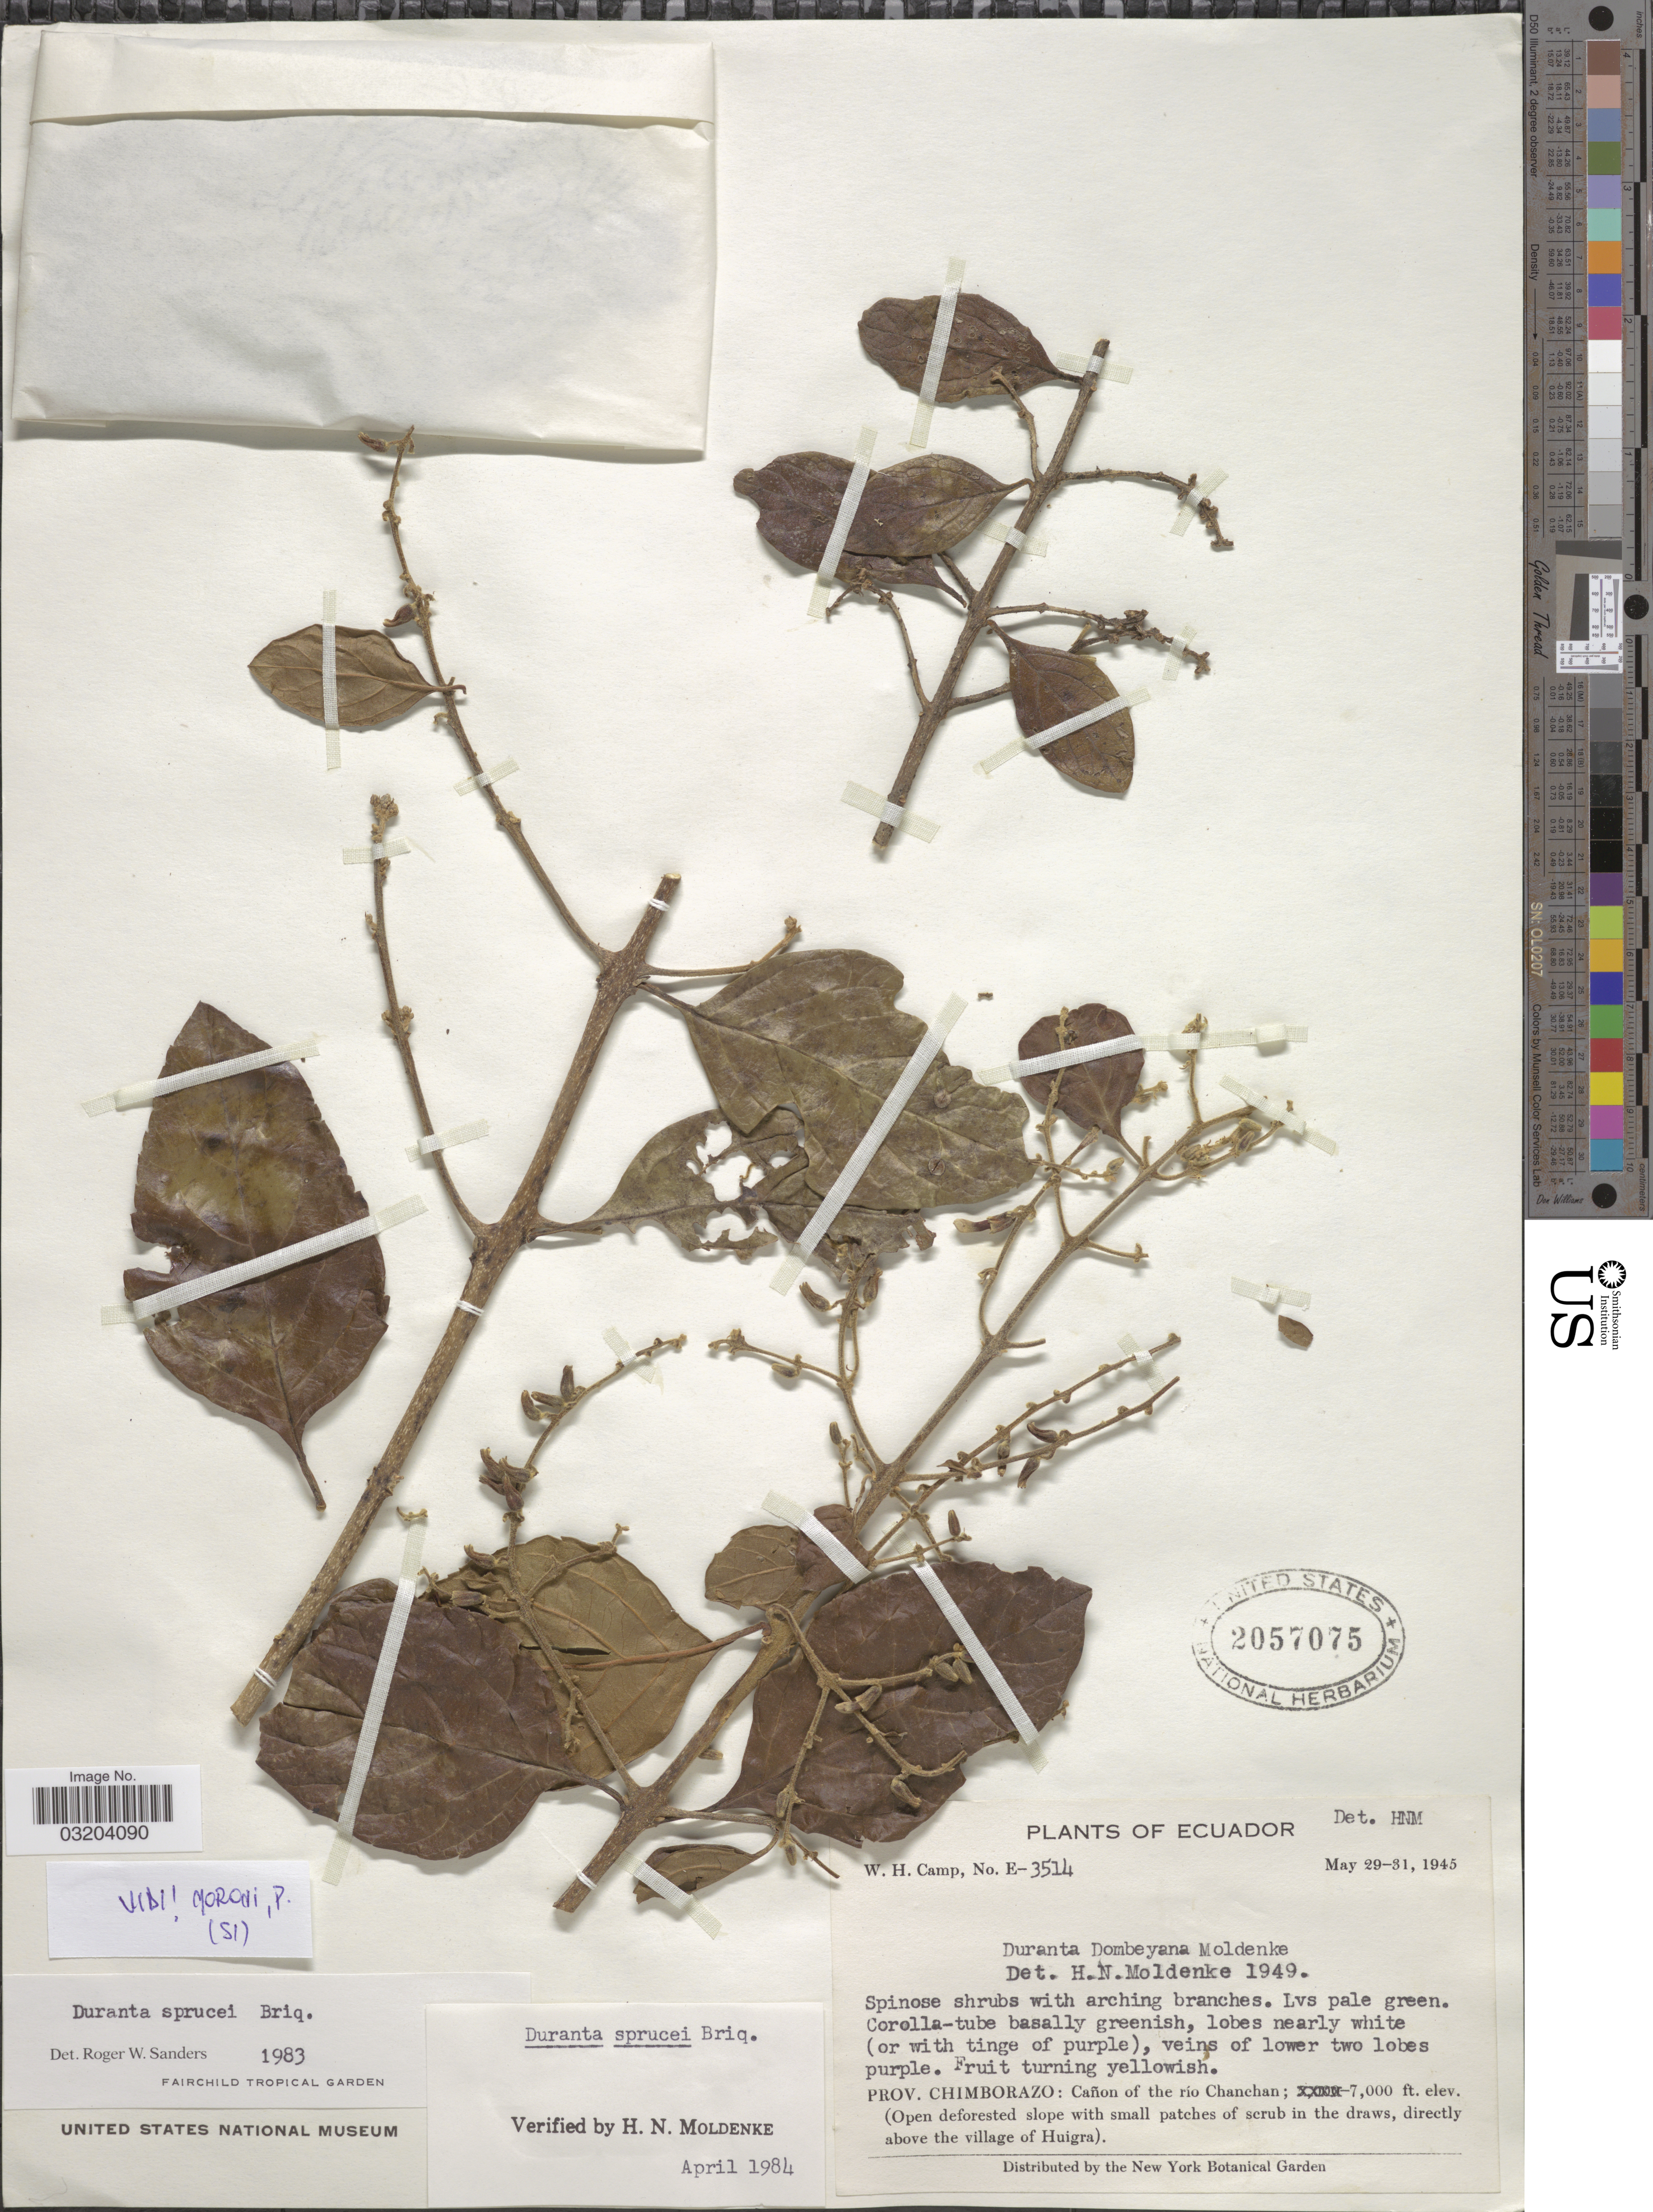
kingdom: Plantae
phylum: Tracheophyta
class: Magnoliopsida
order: Lamiales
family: Verbenaceae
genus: Duranta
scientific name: Duranta sprucei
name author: Briq.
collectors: W. H. Camp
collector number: E-3514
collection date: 1945-05-29/1945-05-31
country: Ecuador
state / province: Chimborazo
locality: Cañon of the río Chanchan. (directly above the village of Huigra).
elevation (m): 2134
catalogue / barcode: US 2057075